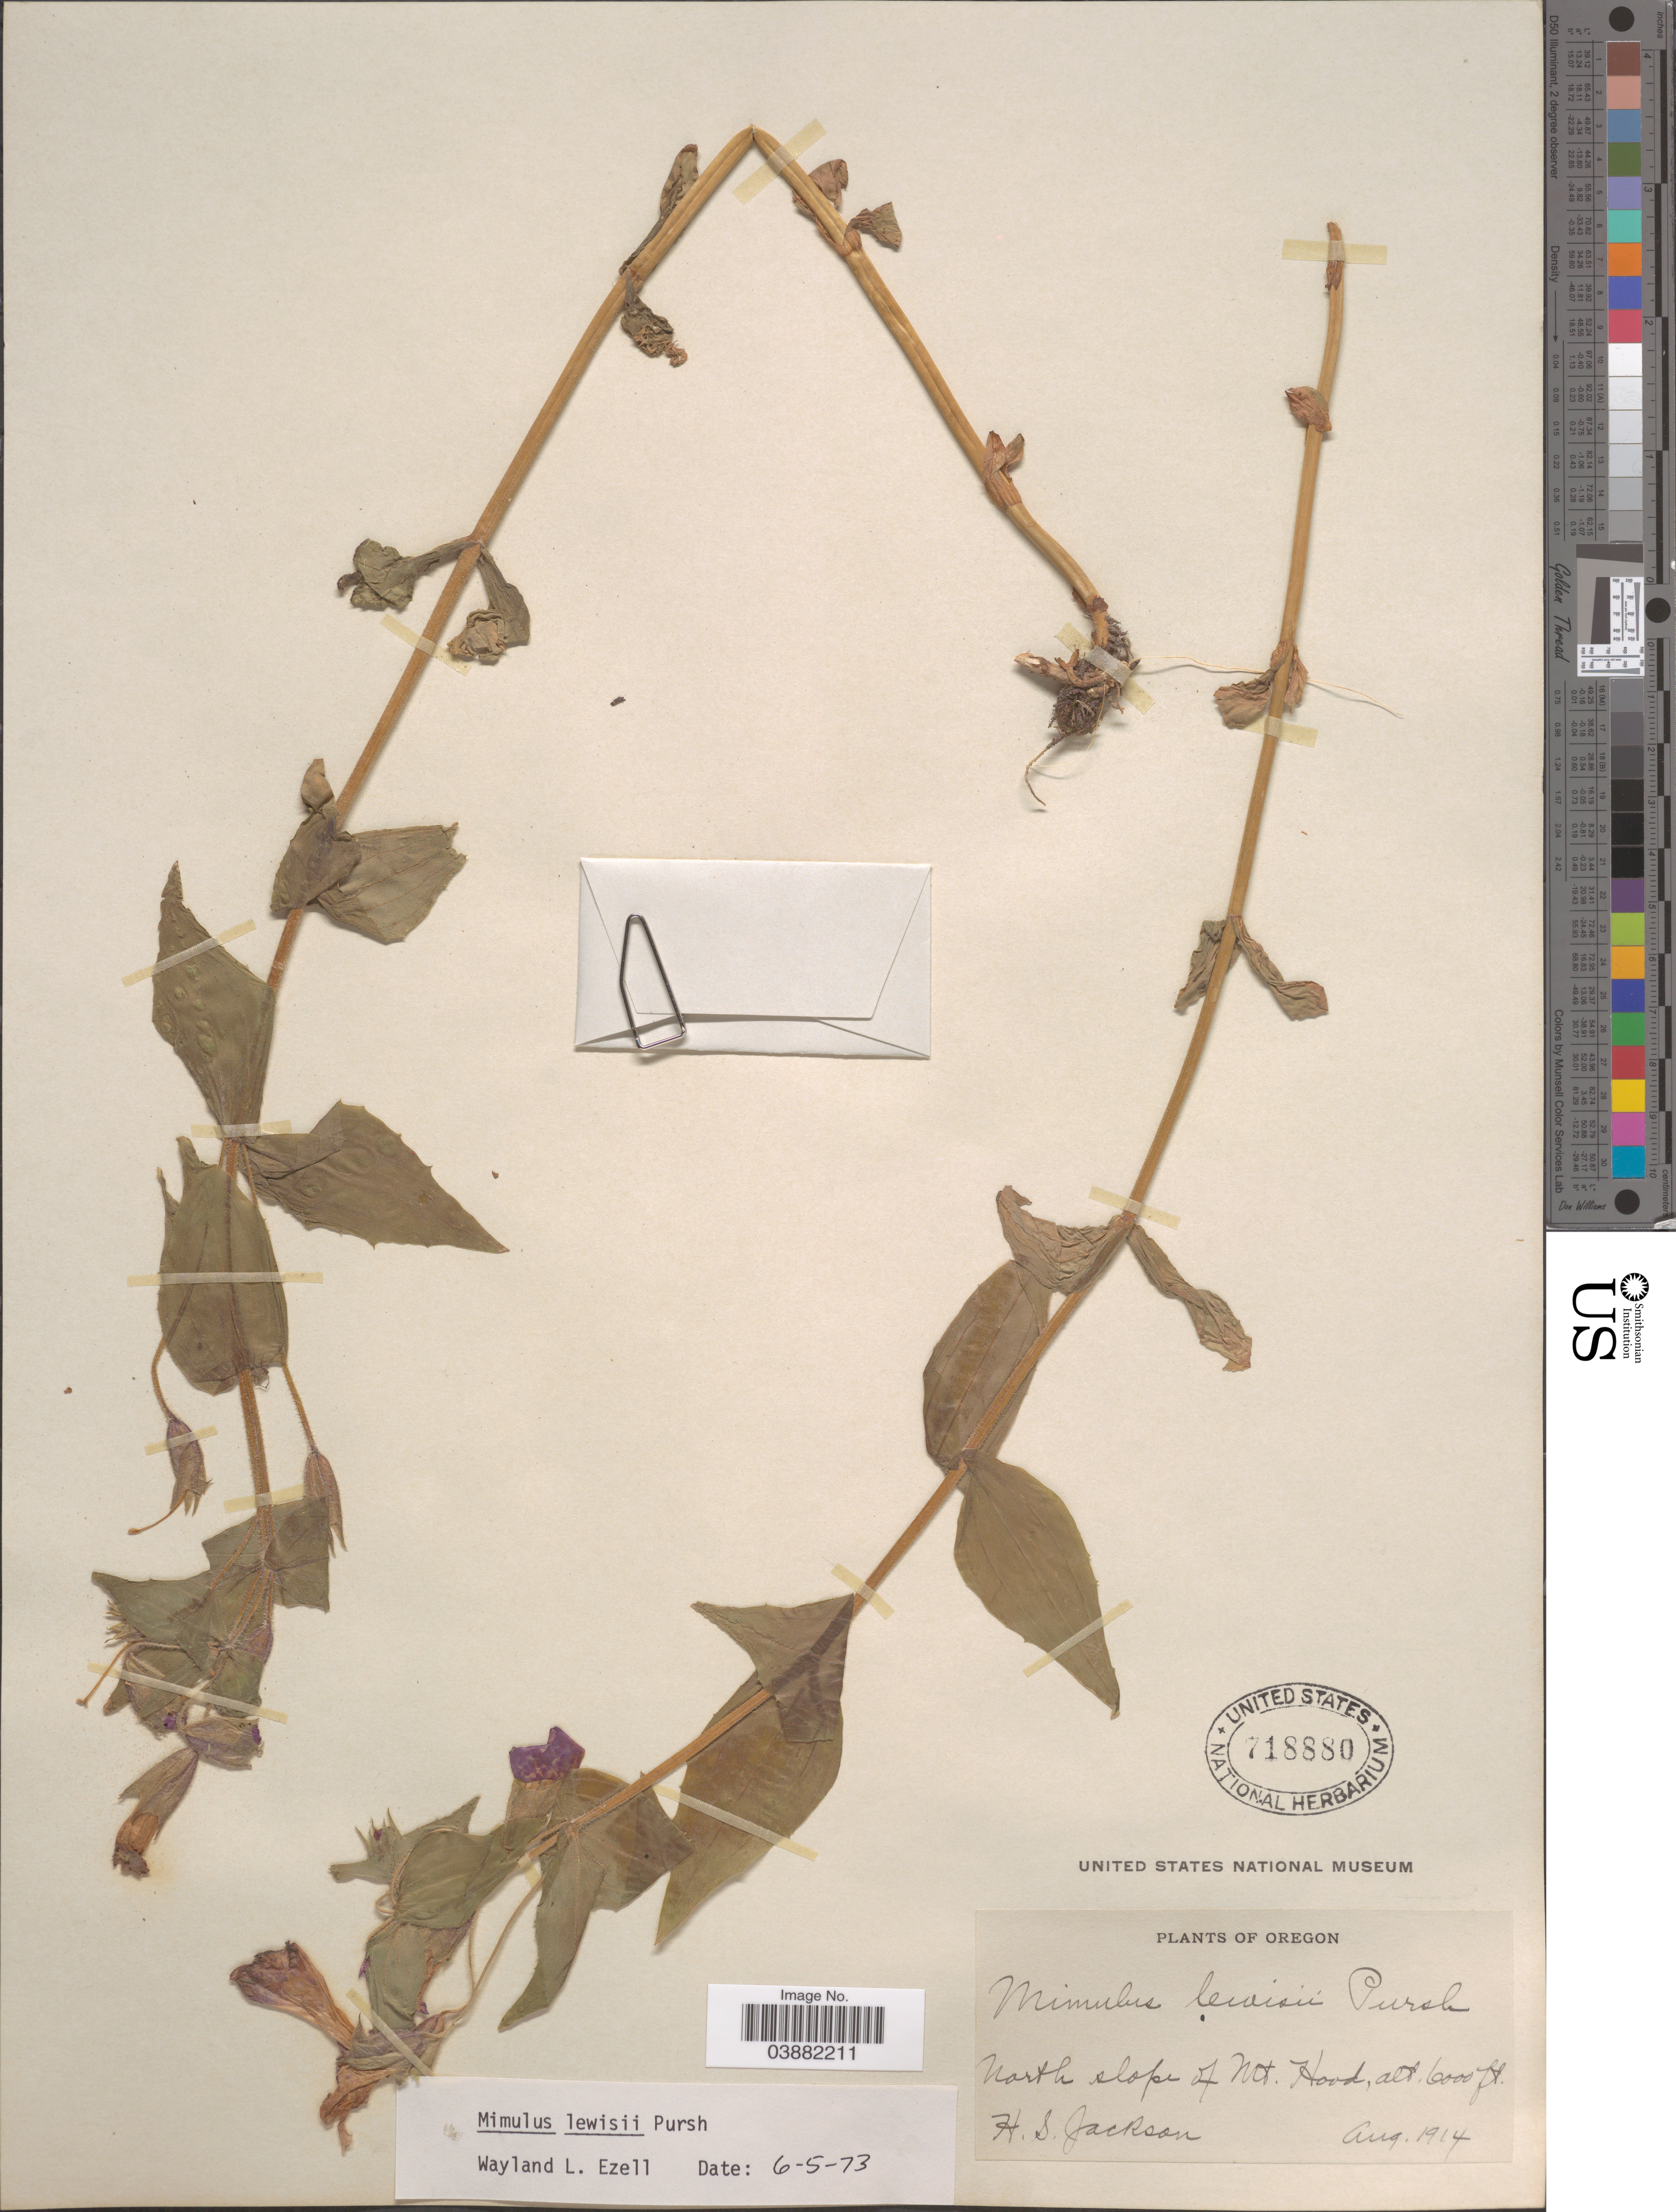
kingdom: Plantae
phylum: Tracheophyta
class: Magnoliopsida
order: Lamiales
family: Phrymaceae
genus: Mimulus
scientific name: Mimulus lewisii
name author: Pursh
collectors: H. Jackson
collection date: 1914-08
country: United States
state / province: Oregon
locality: North slope of Mt. Hood.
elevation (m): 1829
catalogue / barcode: US 718880